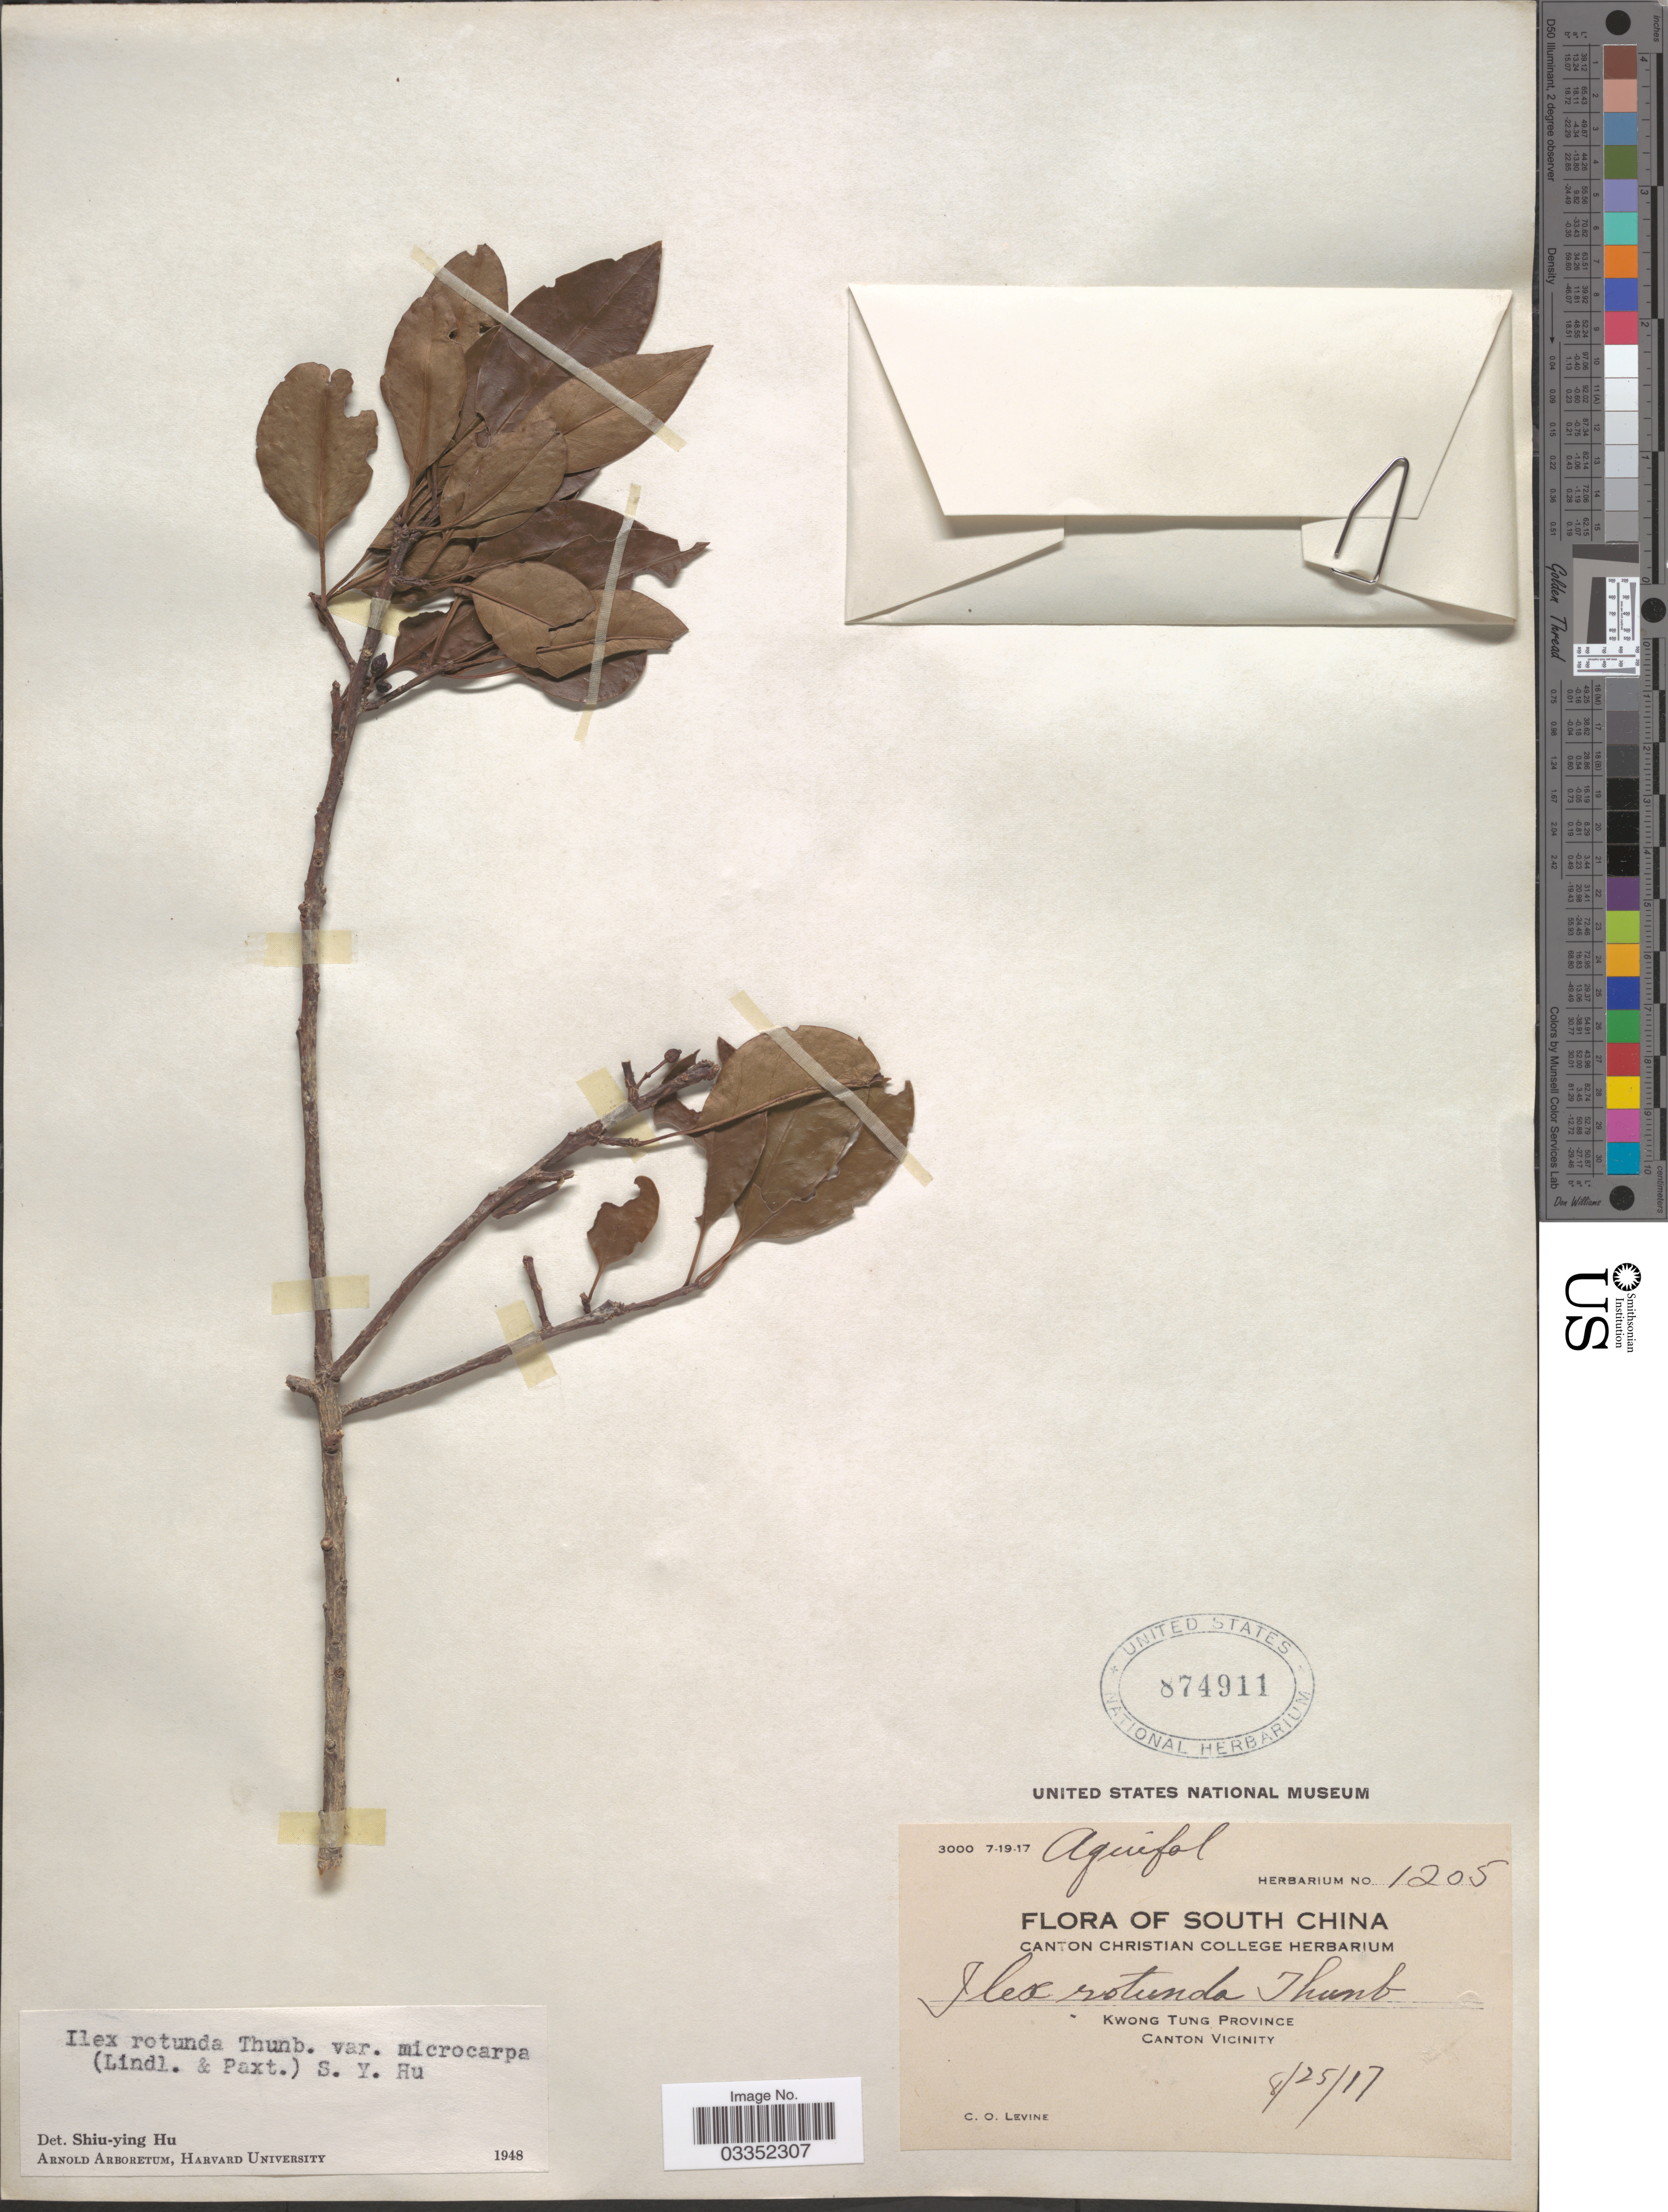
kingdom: Plantae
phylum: Tracheophyta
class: Magnoliopsida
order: Aquifoliales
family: Aquifoliaceae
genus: Ilex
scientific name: Ilex rotunda var. microcarpa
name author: (Lindl. ex Paxton) S.Y. Hu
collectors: C. O. Levine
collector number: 1205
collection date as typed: Transcribed d/m/y: 25/8/17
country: China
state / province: Guangdong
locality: South China, Kwong Tung Province, Canton Vicinity.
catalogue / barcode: US 874911